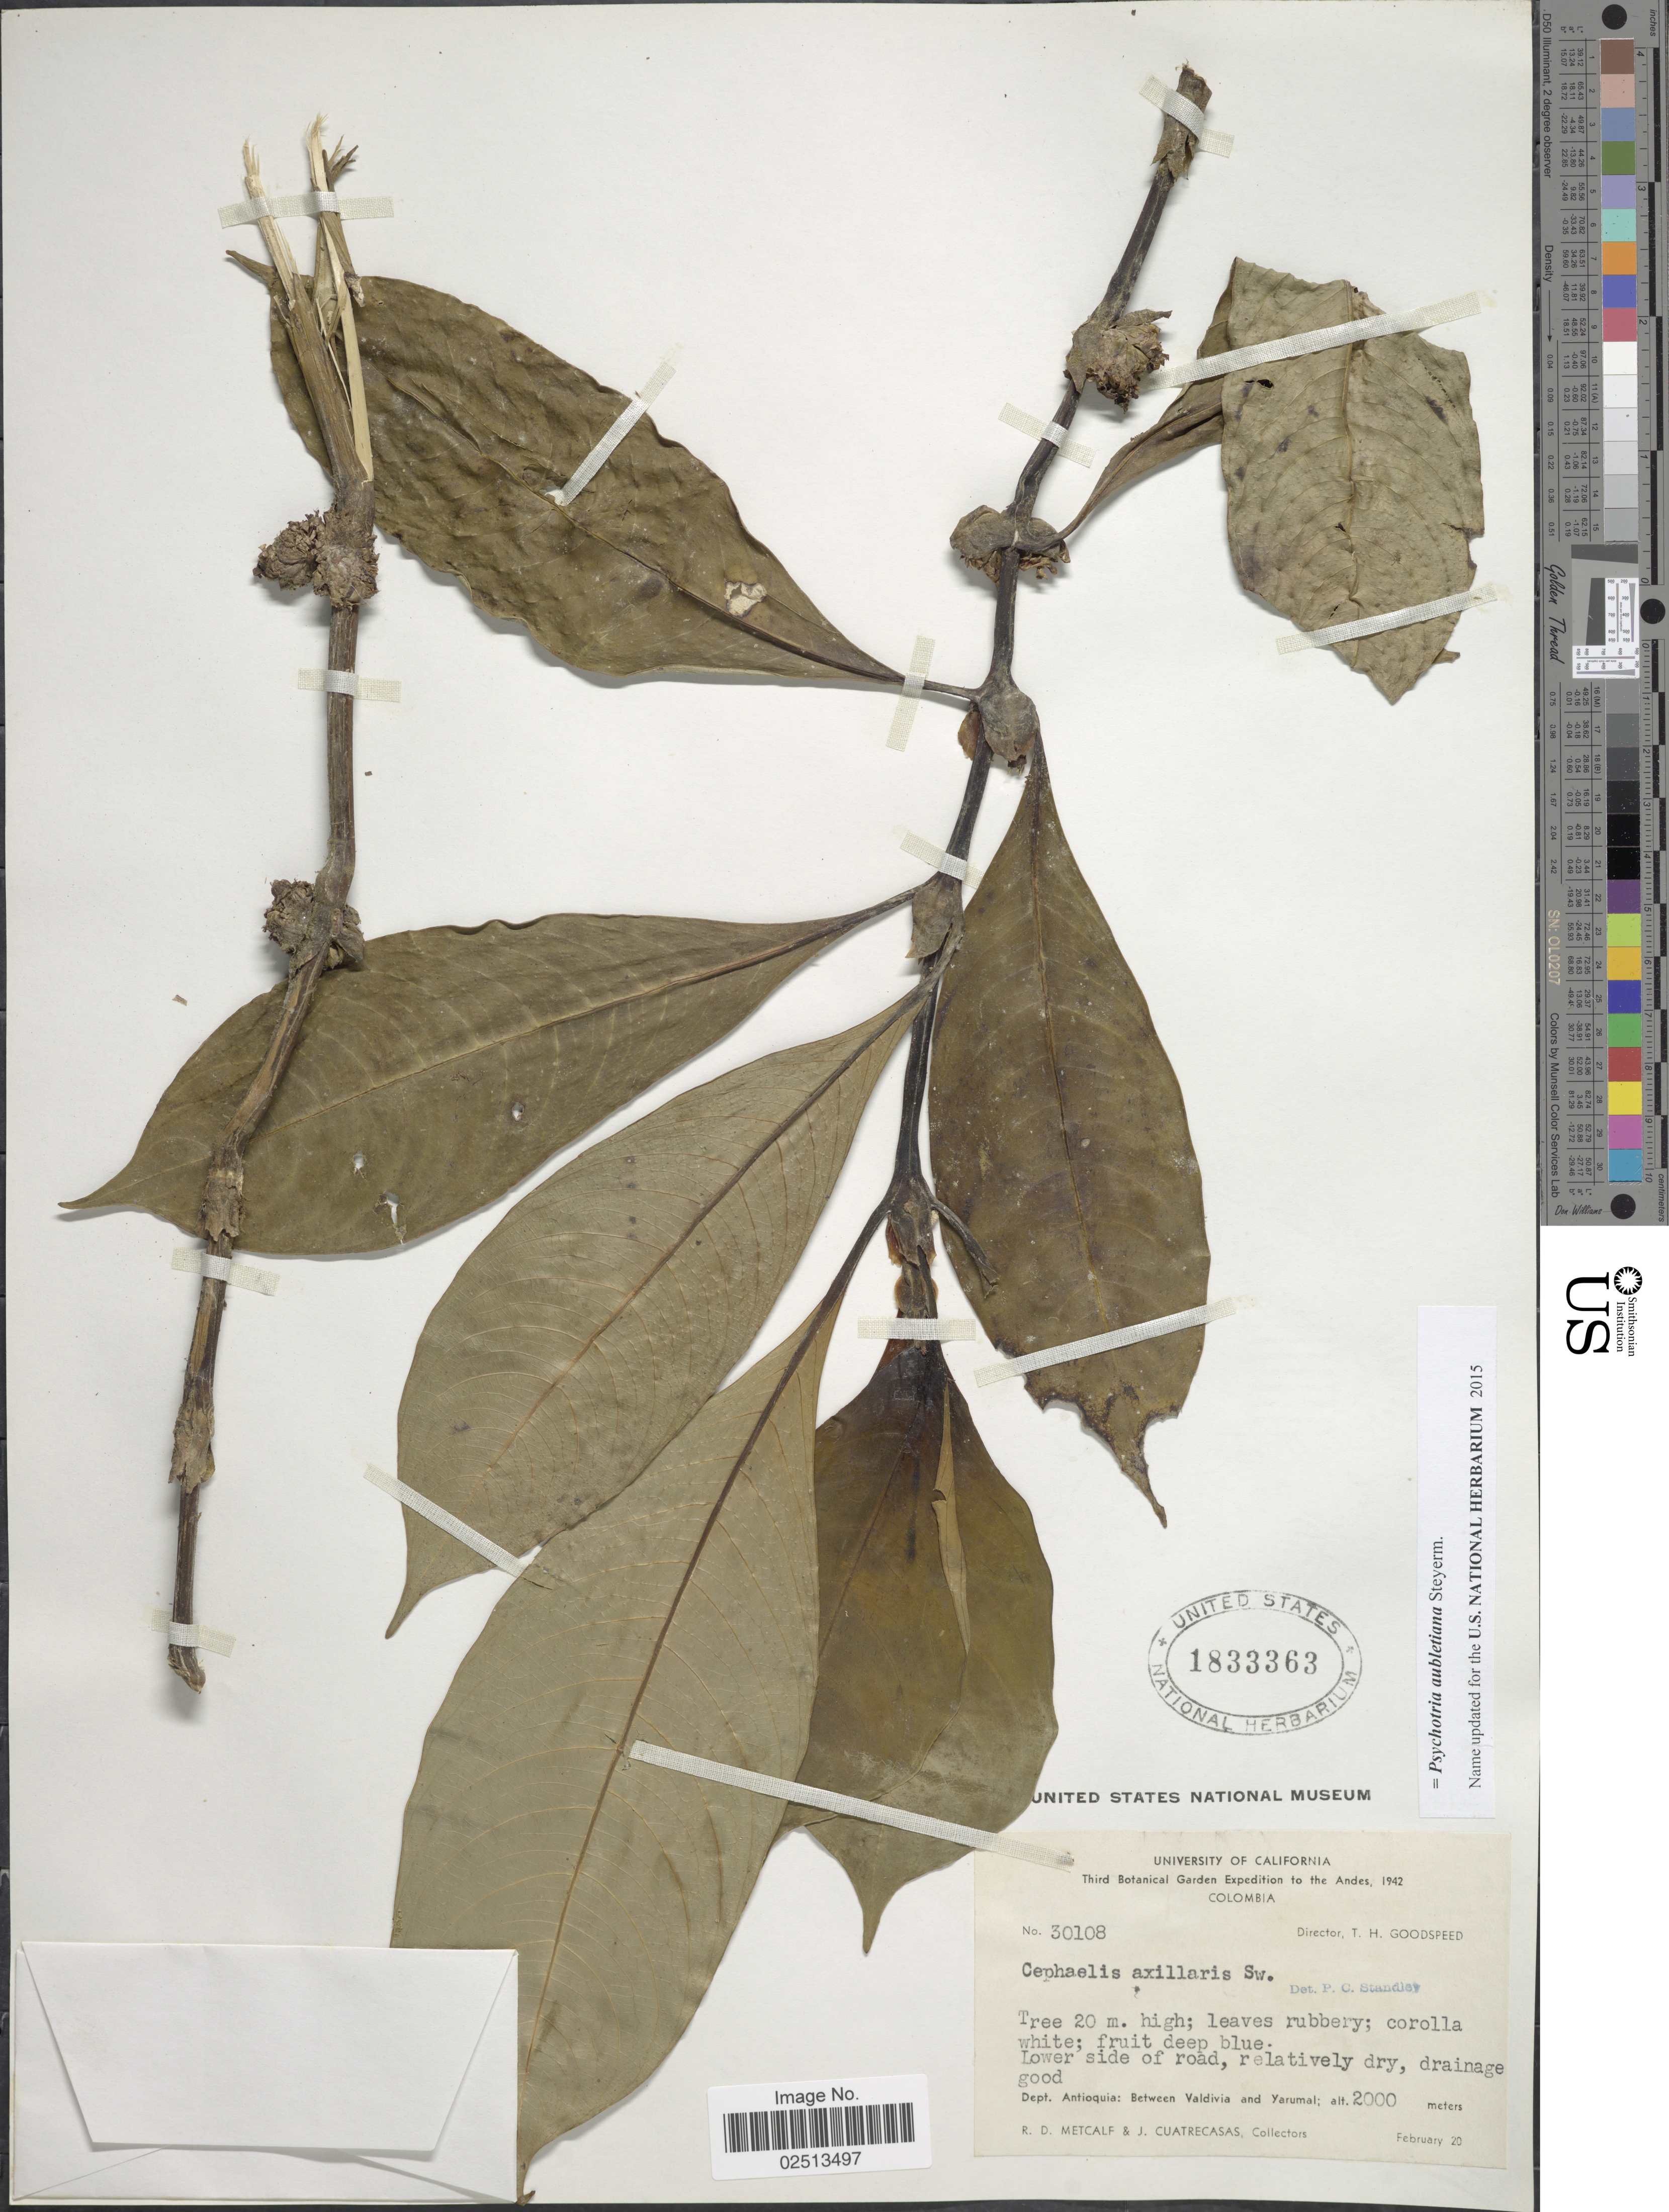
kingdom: Plantae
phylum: Tracheophyta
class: Magnoliopsida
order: Gentianales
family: Rubiaceae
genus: Psychotria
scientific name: Psychotria aubletiana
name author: Steyerm.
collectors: R. D. Metcalf & J. Cuatrecasas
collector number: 30108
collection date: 1942-02-20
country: Colombia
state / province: Antioquia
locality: The Andes, Lower side of road, relatively dry, drainage good, Dept. Antioquia: Between Valdivia and Yarumal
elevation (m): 2000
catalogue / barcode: US 1833363